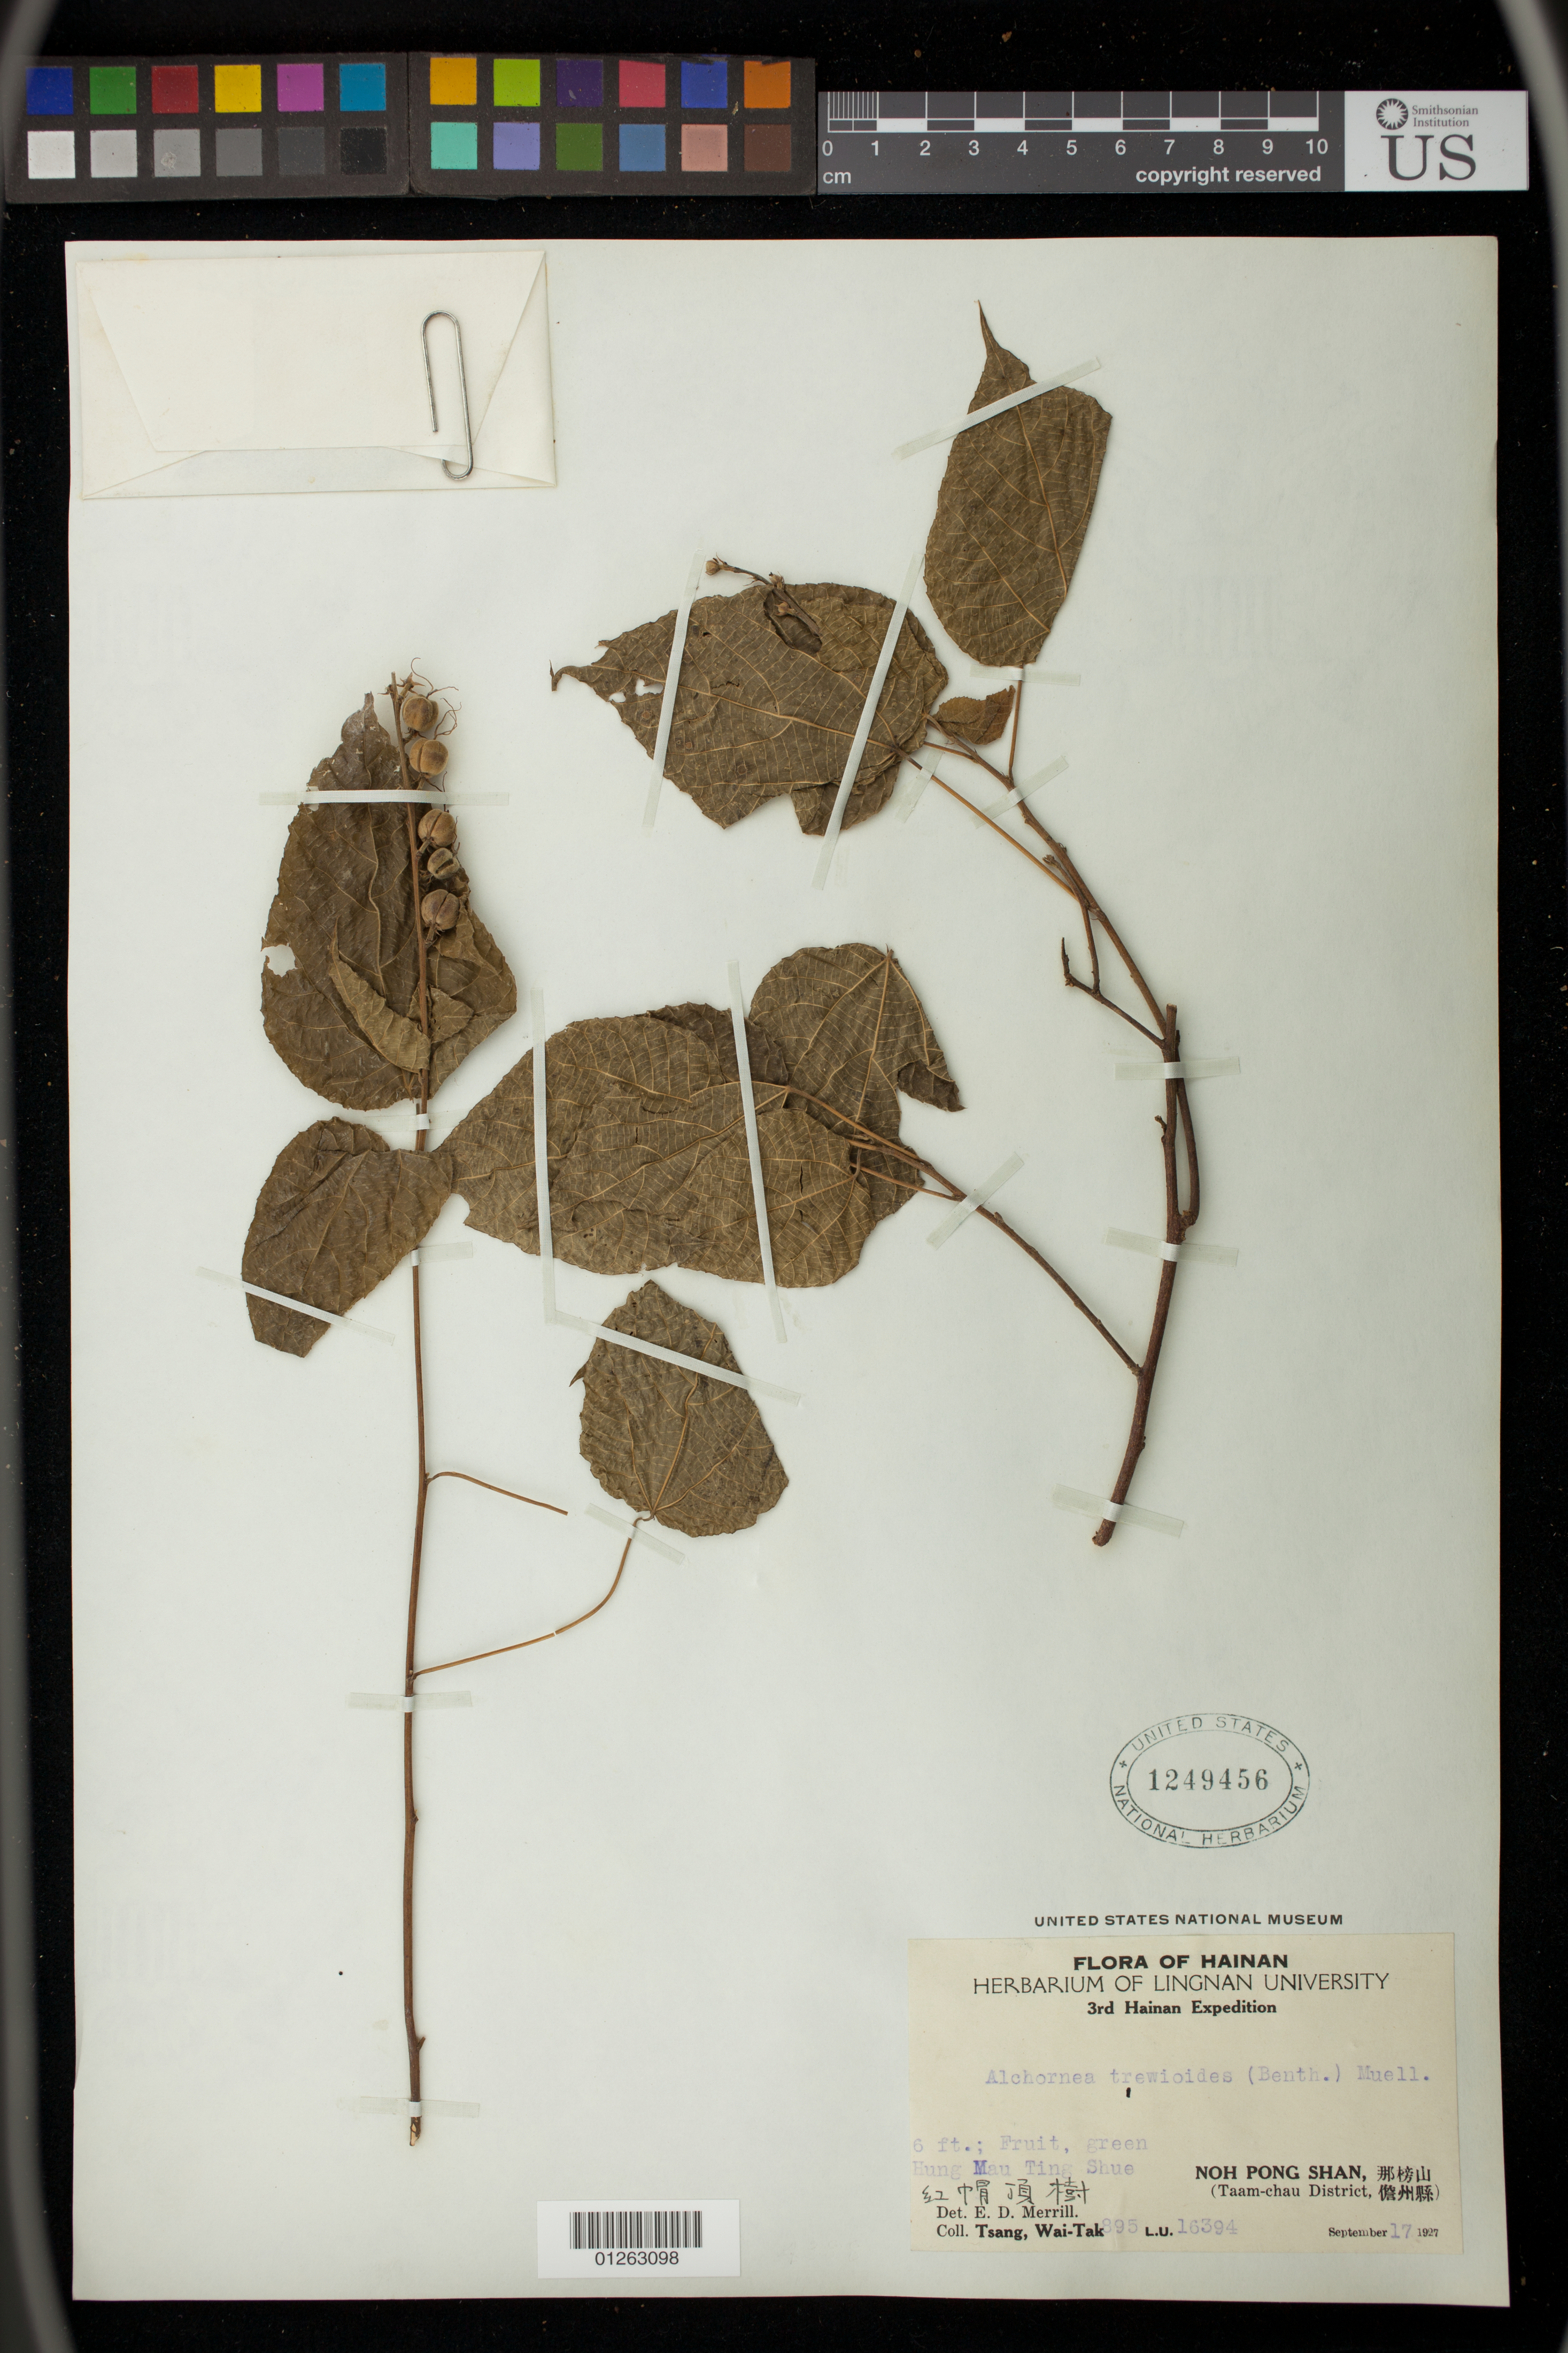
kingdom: Plantae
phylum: Tracheophyta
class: Magnoliopsida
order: Malpighiales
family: Euphorbiaceae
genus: Alchornea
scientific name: Alchornea sp.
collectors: W. T. Tsang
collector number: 895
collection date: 1927-09-17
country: China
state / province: Hainan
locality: Hung Mau Ting Shue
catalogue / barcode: US 1249456